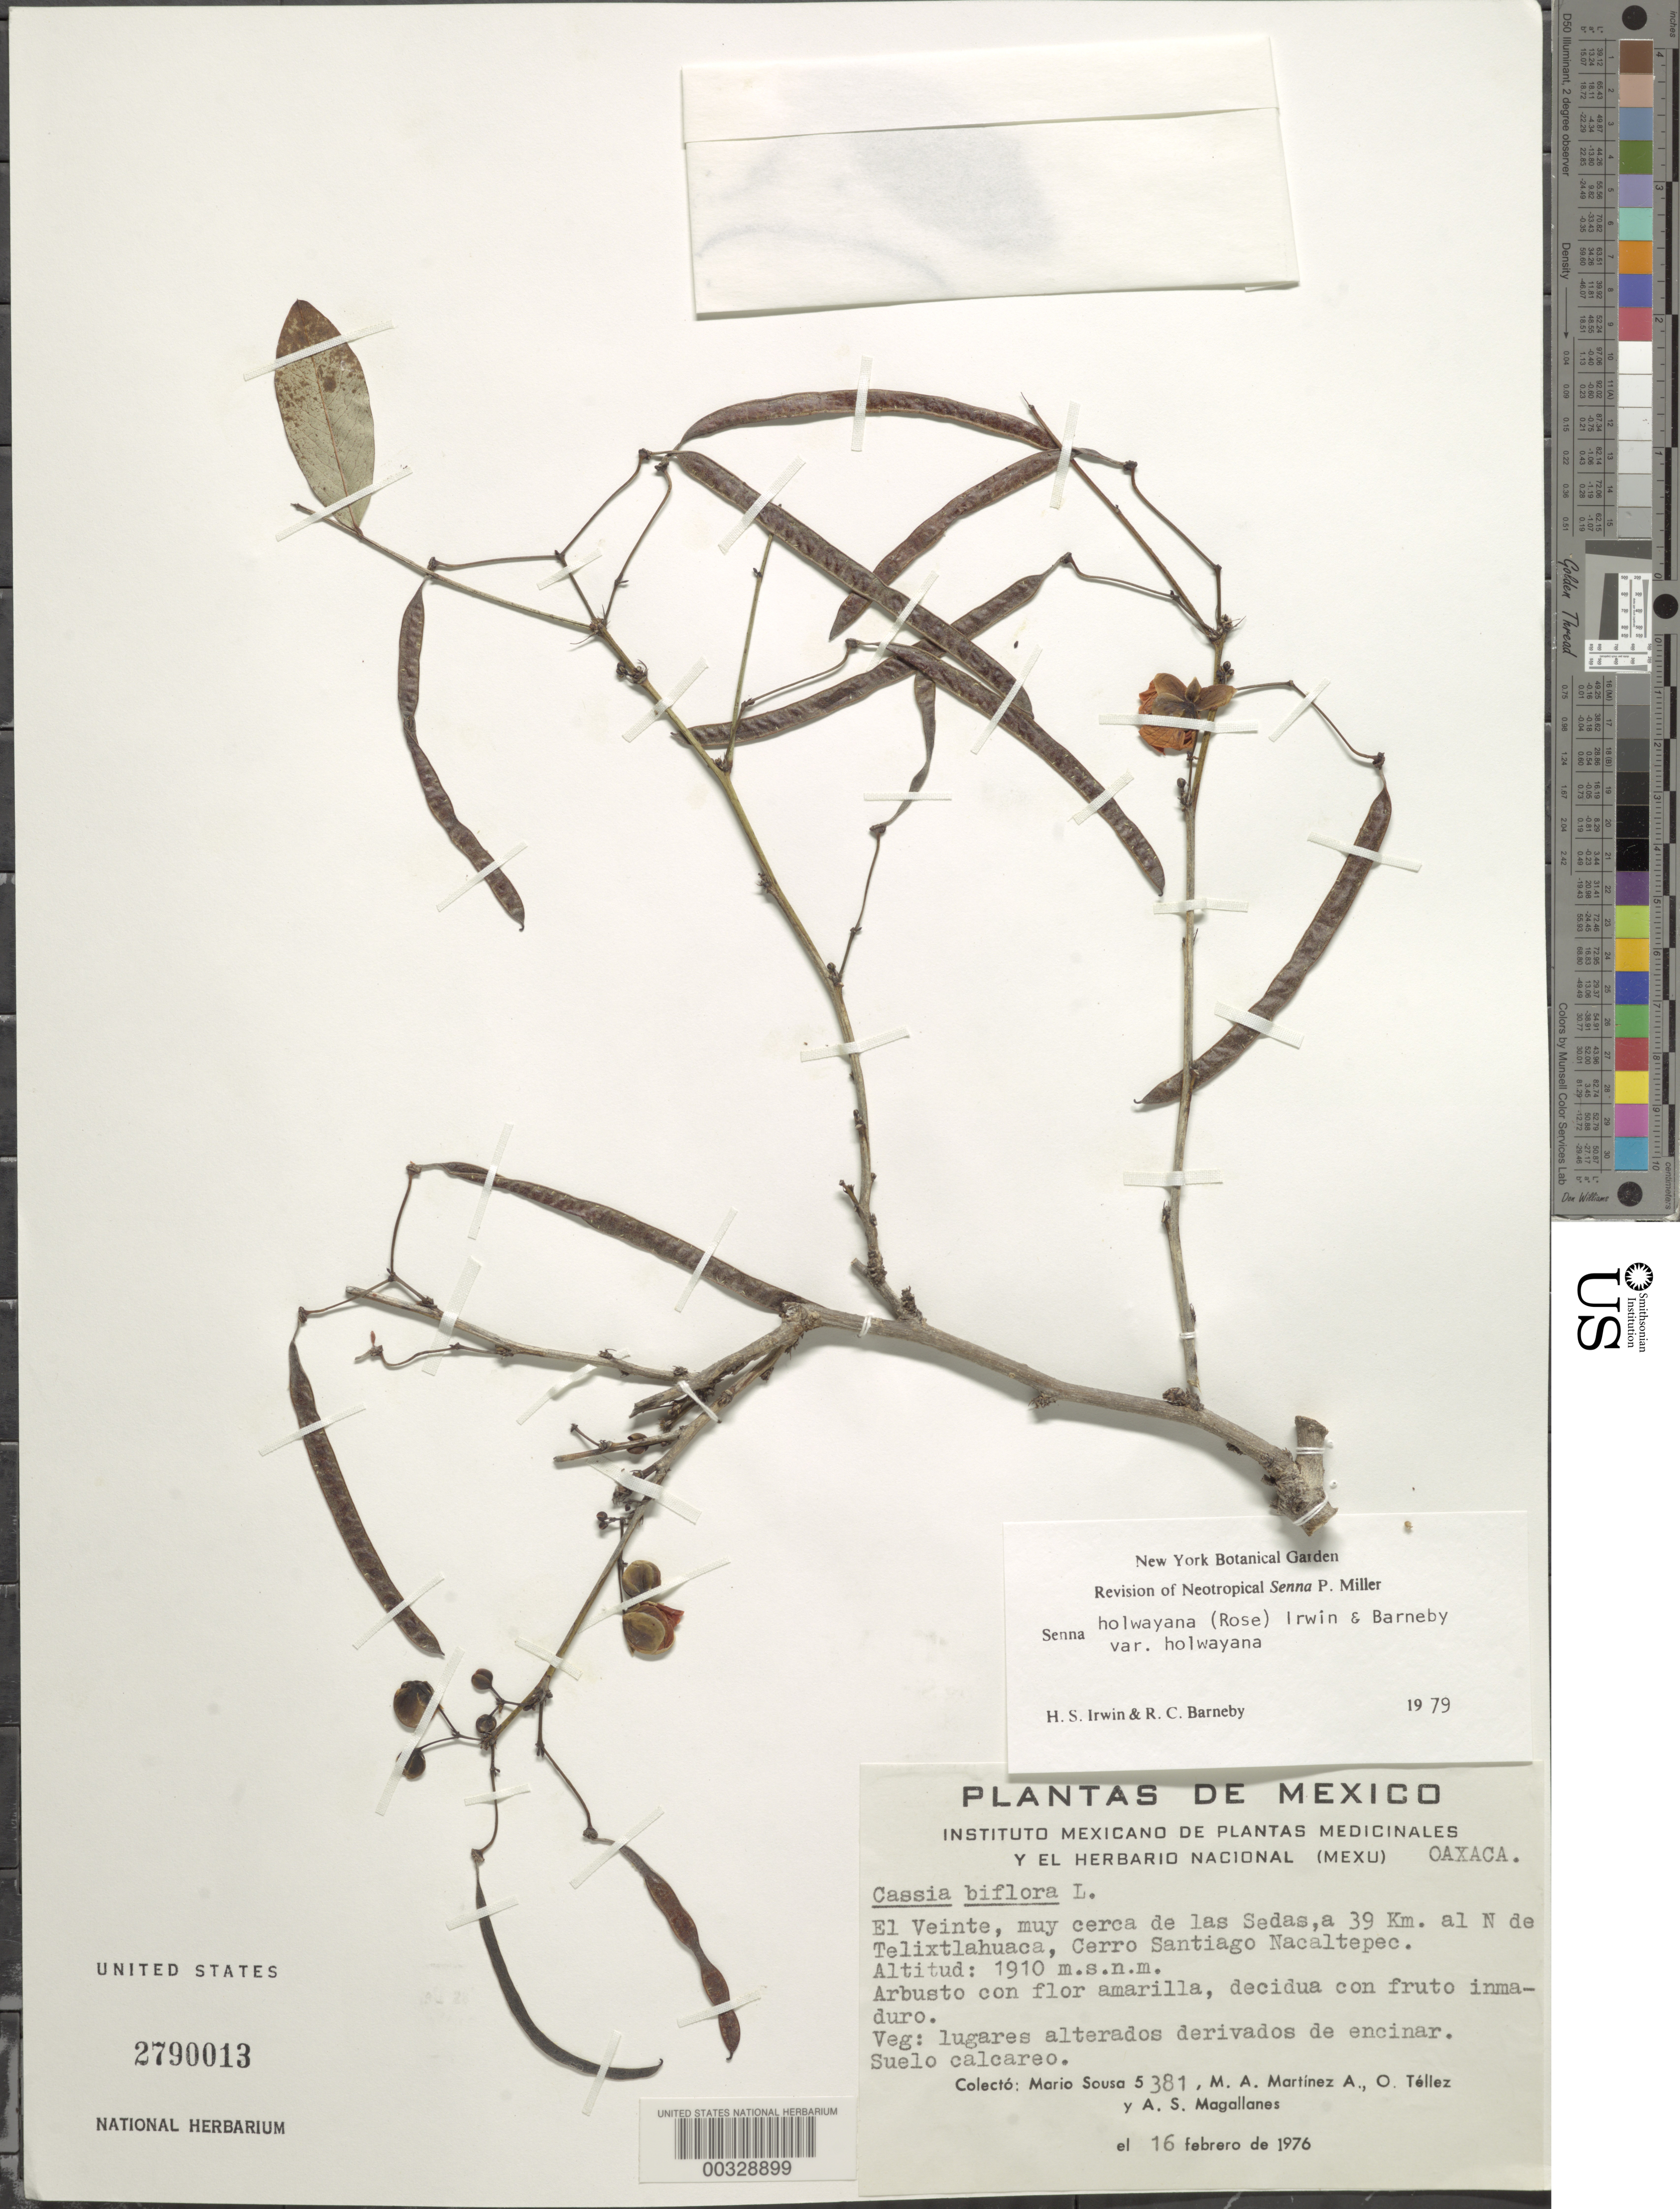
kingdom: Plantae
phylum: Tracheophyta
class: Magnoliopsida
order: Fabales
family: Fabaceae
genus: Senna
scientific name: Senna holwayana var. holwayana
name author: (Rose) H.S. Irwin & Barneby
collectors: M. Sousa S., M. A. Martínez Alfaro, O. Téllez V. & A. Magallanes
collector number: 5381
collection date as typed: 16 Feb 1976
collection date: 1976-02-16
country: Mexico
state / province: Oaxaca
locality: El veinte, very near las sedas, 39 km N of telixtlahuaca, cerro santiago nacaltepec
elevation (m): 1910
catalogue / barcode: US 2790013